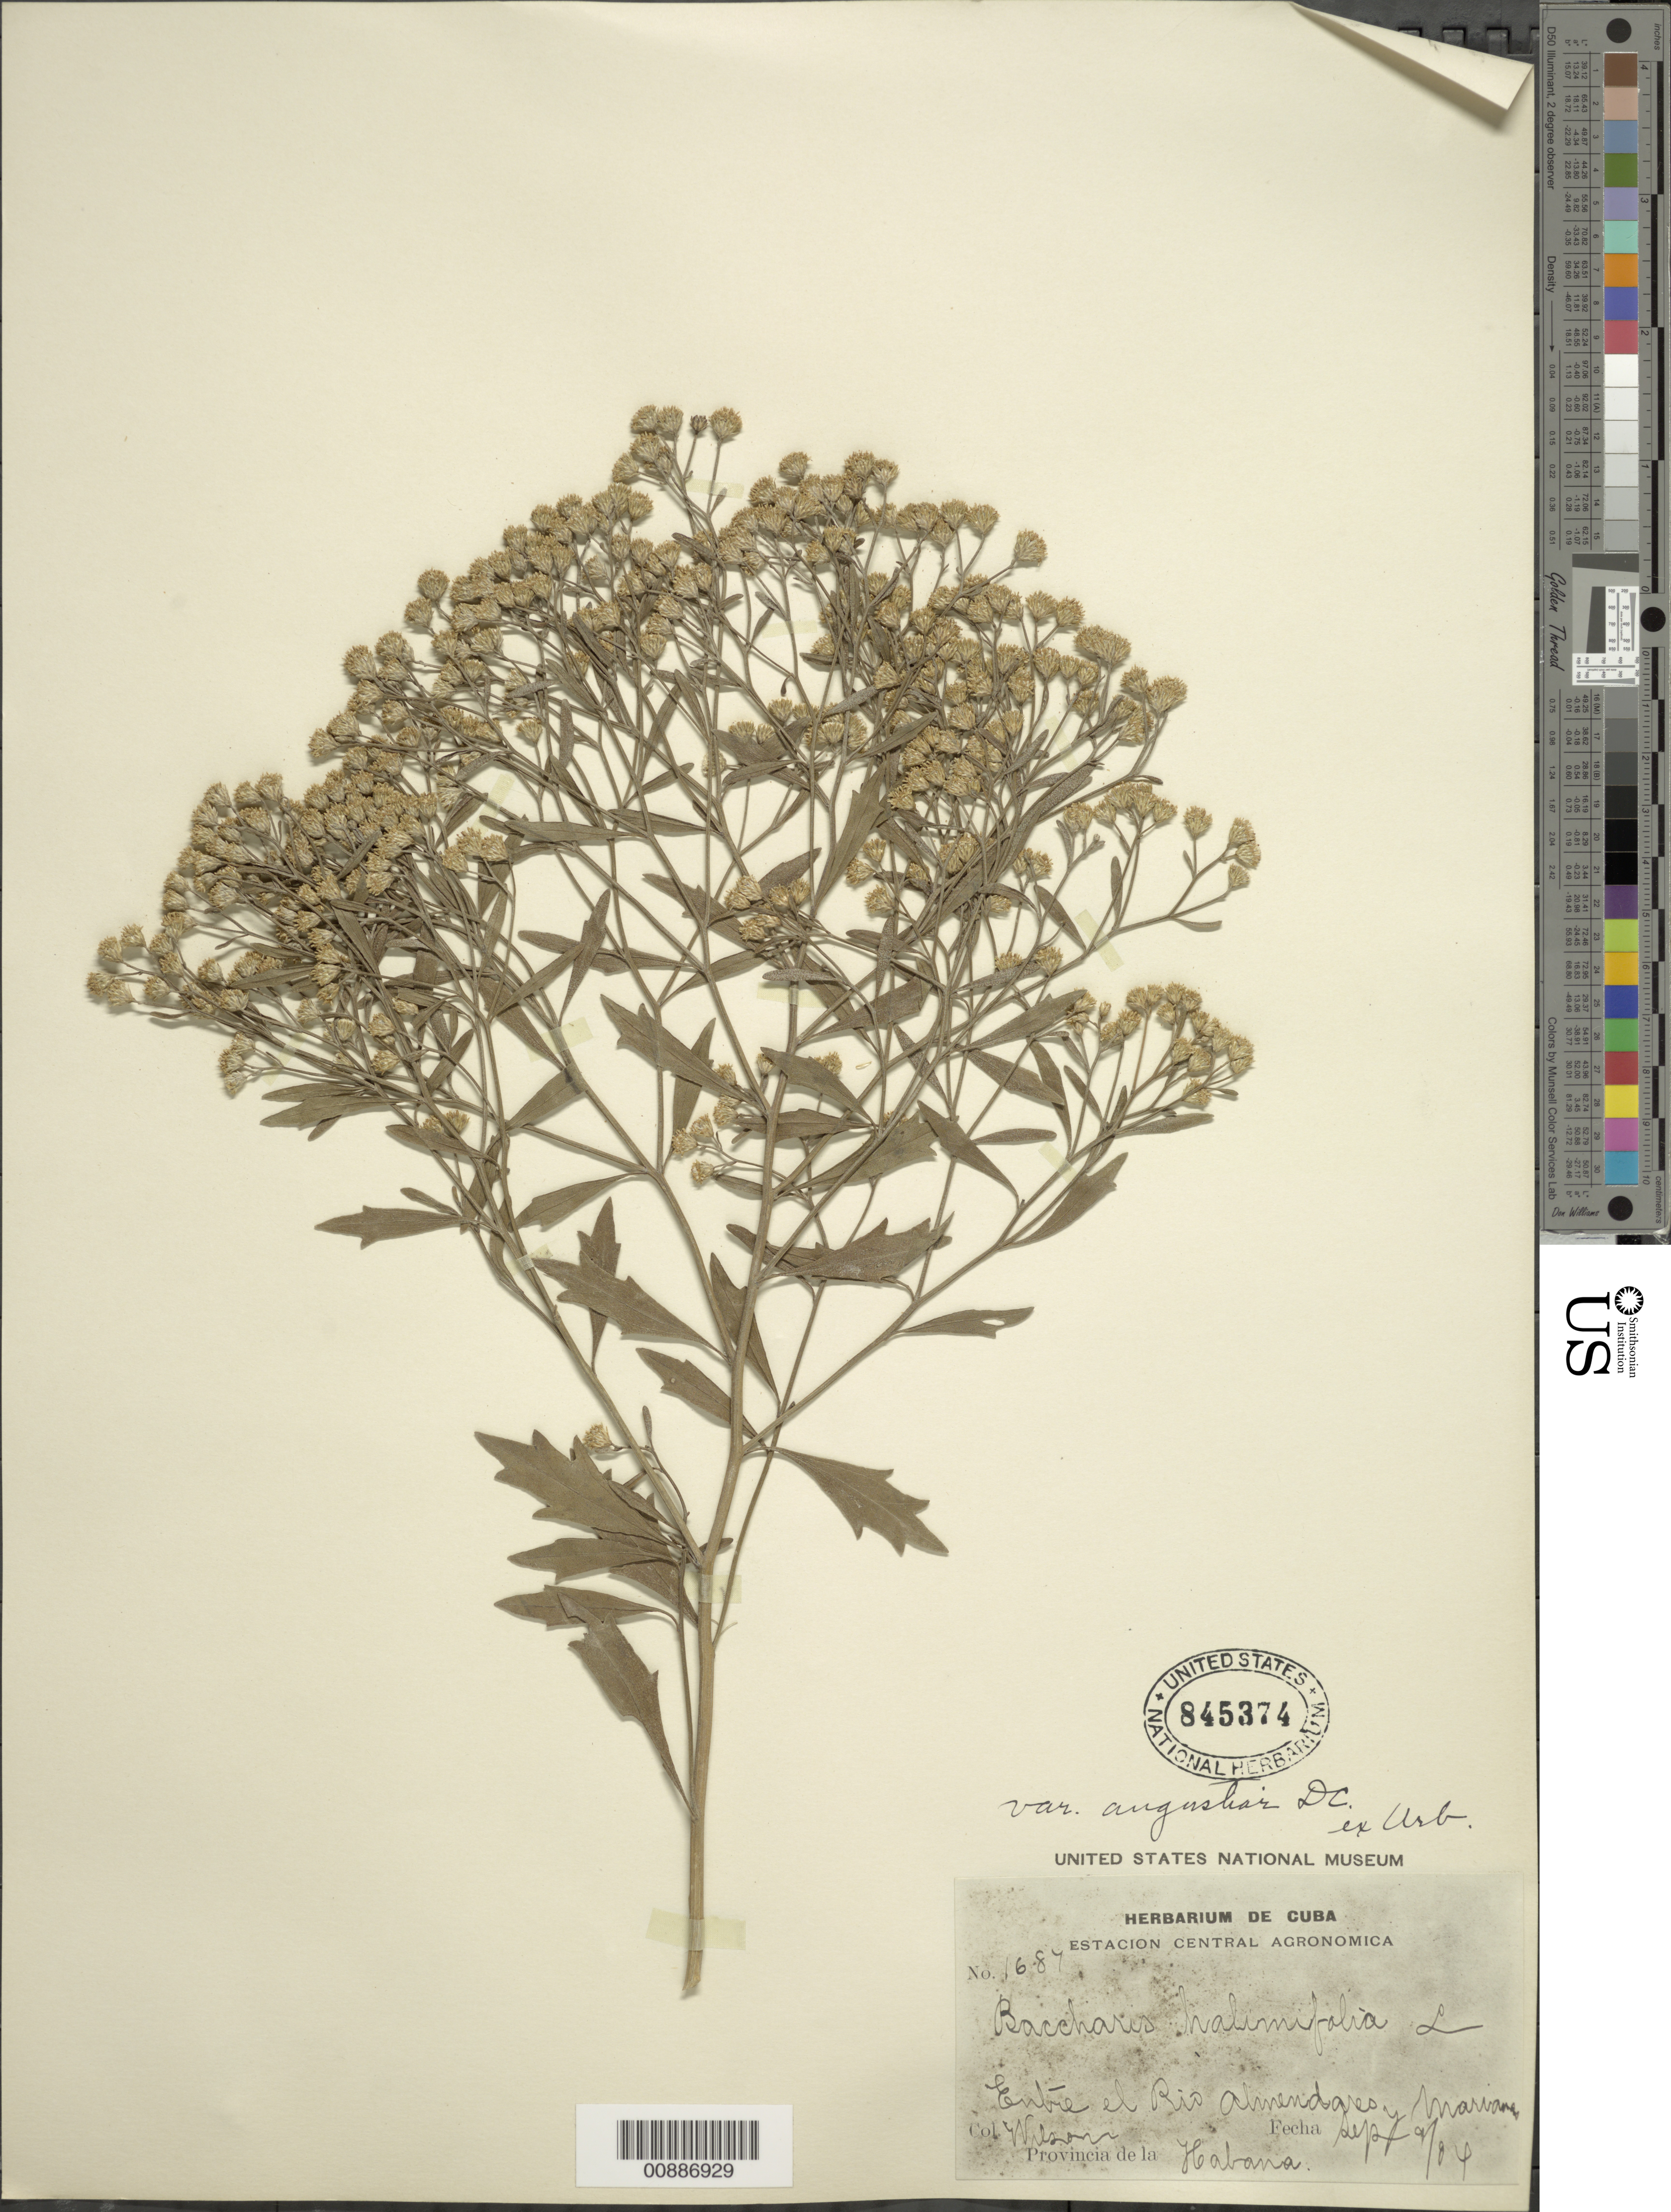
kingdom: Plantae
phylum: Tracheophyta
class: Magnoliopsida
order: Asterales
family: Asteraceae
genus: Baccharis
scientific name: Baccharis halimifolia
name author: L.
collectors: -- Wilson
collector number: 1687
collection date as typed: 07 Sep 1904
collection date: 1904-09-07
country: Cuba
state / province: La Habana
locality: Entre el Rio Almendagres y Marianas (sp?)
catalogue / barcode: US 845374